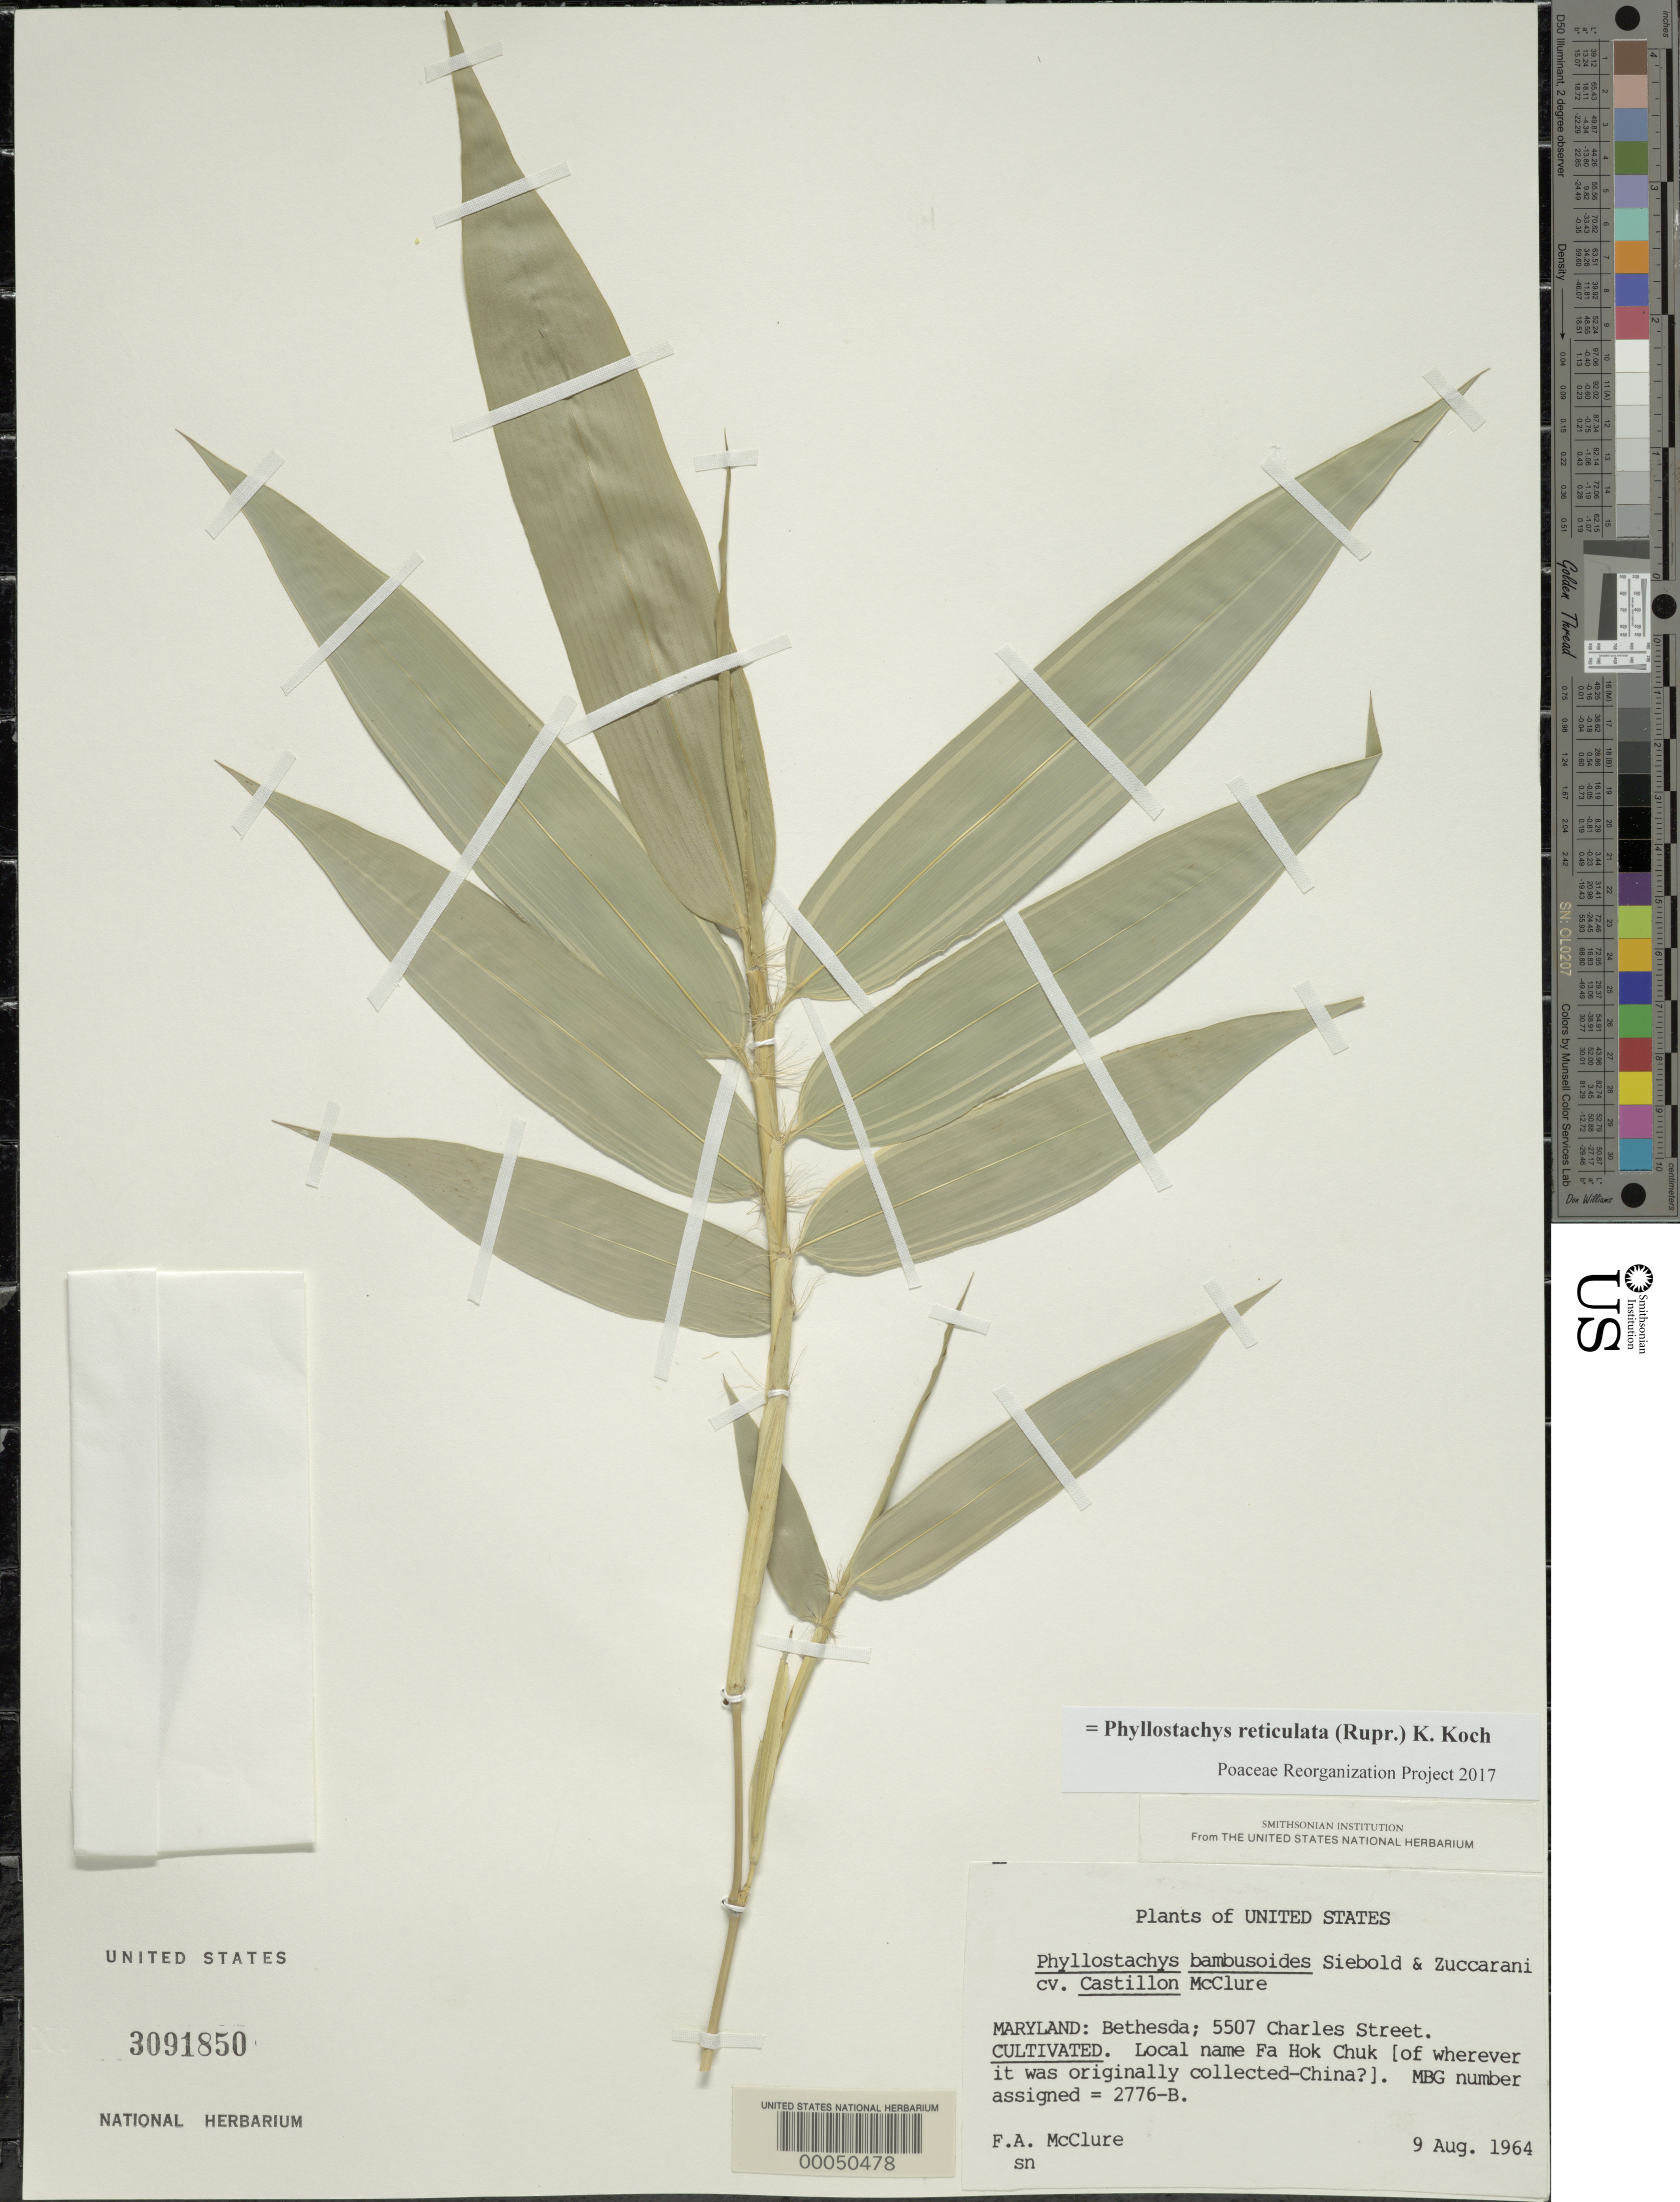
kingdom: Plantae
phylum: Tracheophyta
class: Liliopsida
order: Poales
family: Poaceae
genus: Phyllostachys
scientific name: Phyllostachys reticulata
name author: (Rupr.) K. Koch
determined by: Poaceae Reorganization Project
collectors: F. A. McClure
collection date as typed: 09 Aug 1964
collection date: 1964-08-09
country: United States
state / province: Maryland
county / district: Montgomery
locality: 5507 Charles Street, Bethesda (McClure's garden)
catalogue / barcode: US 3091850